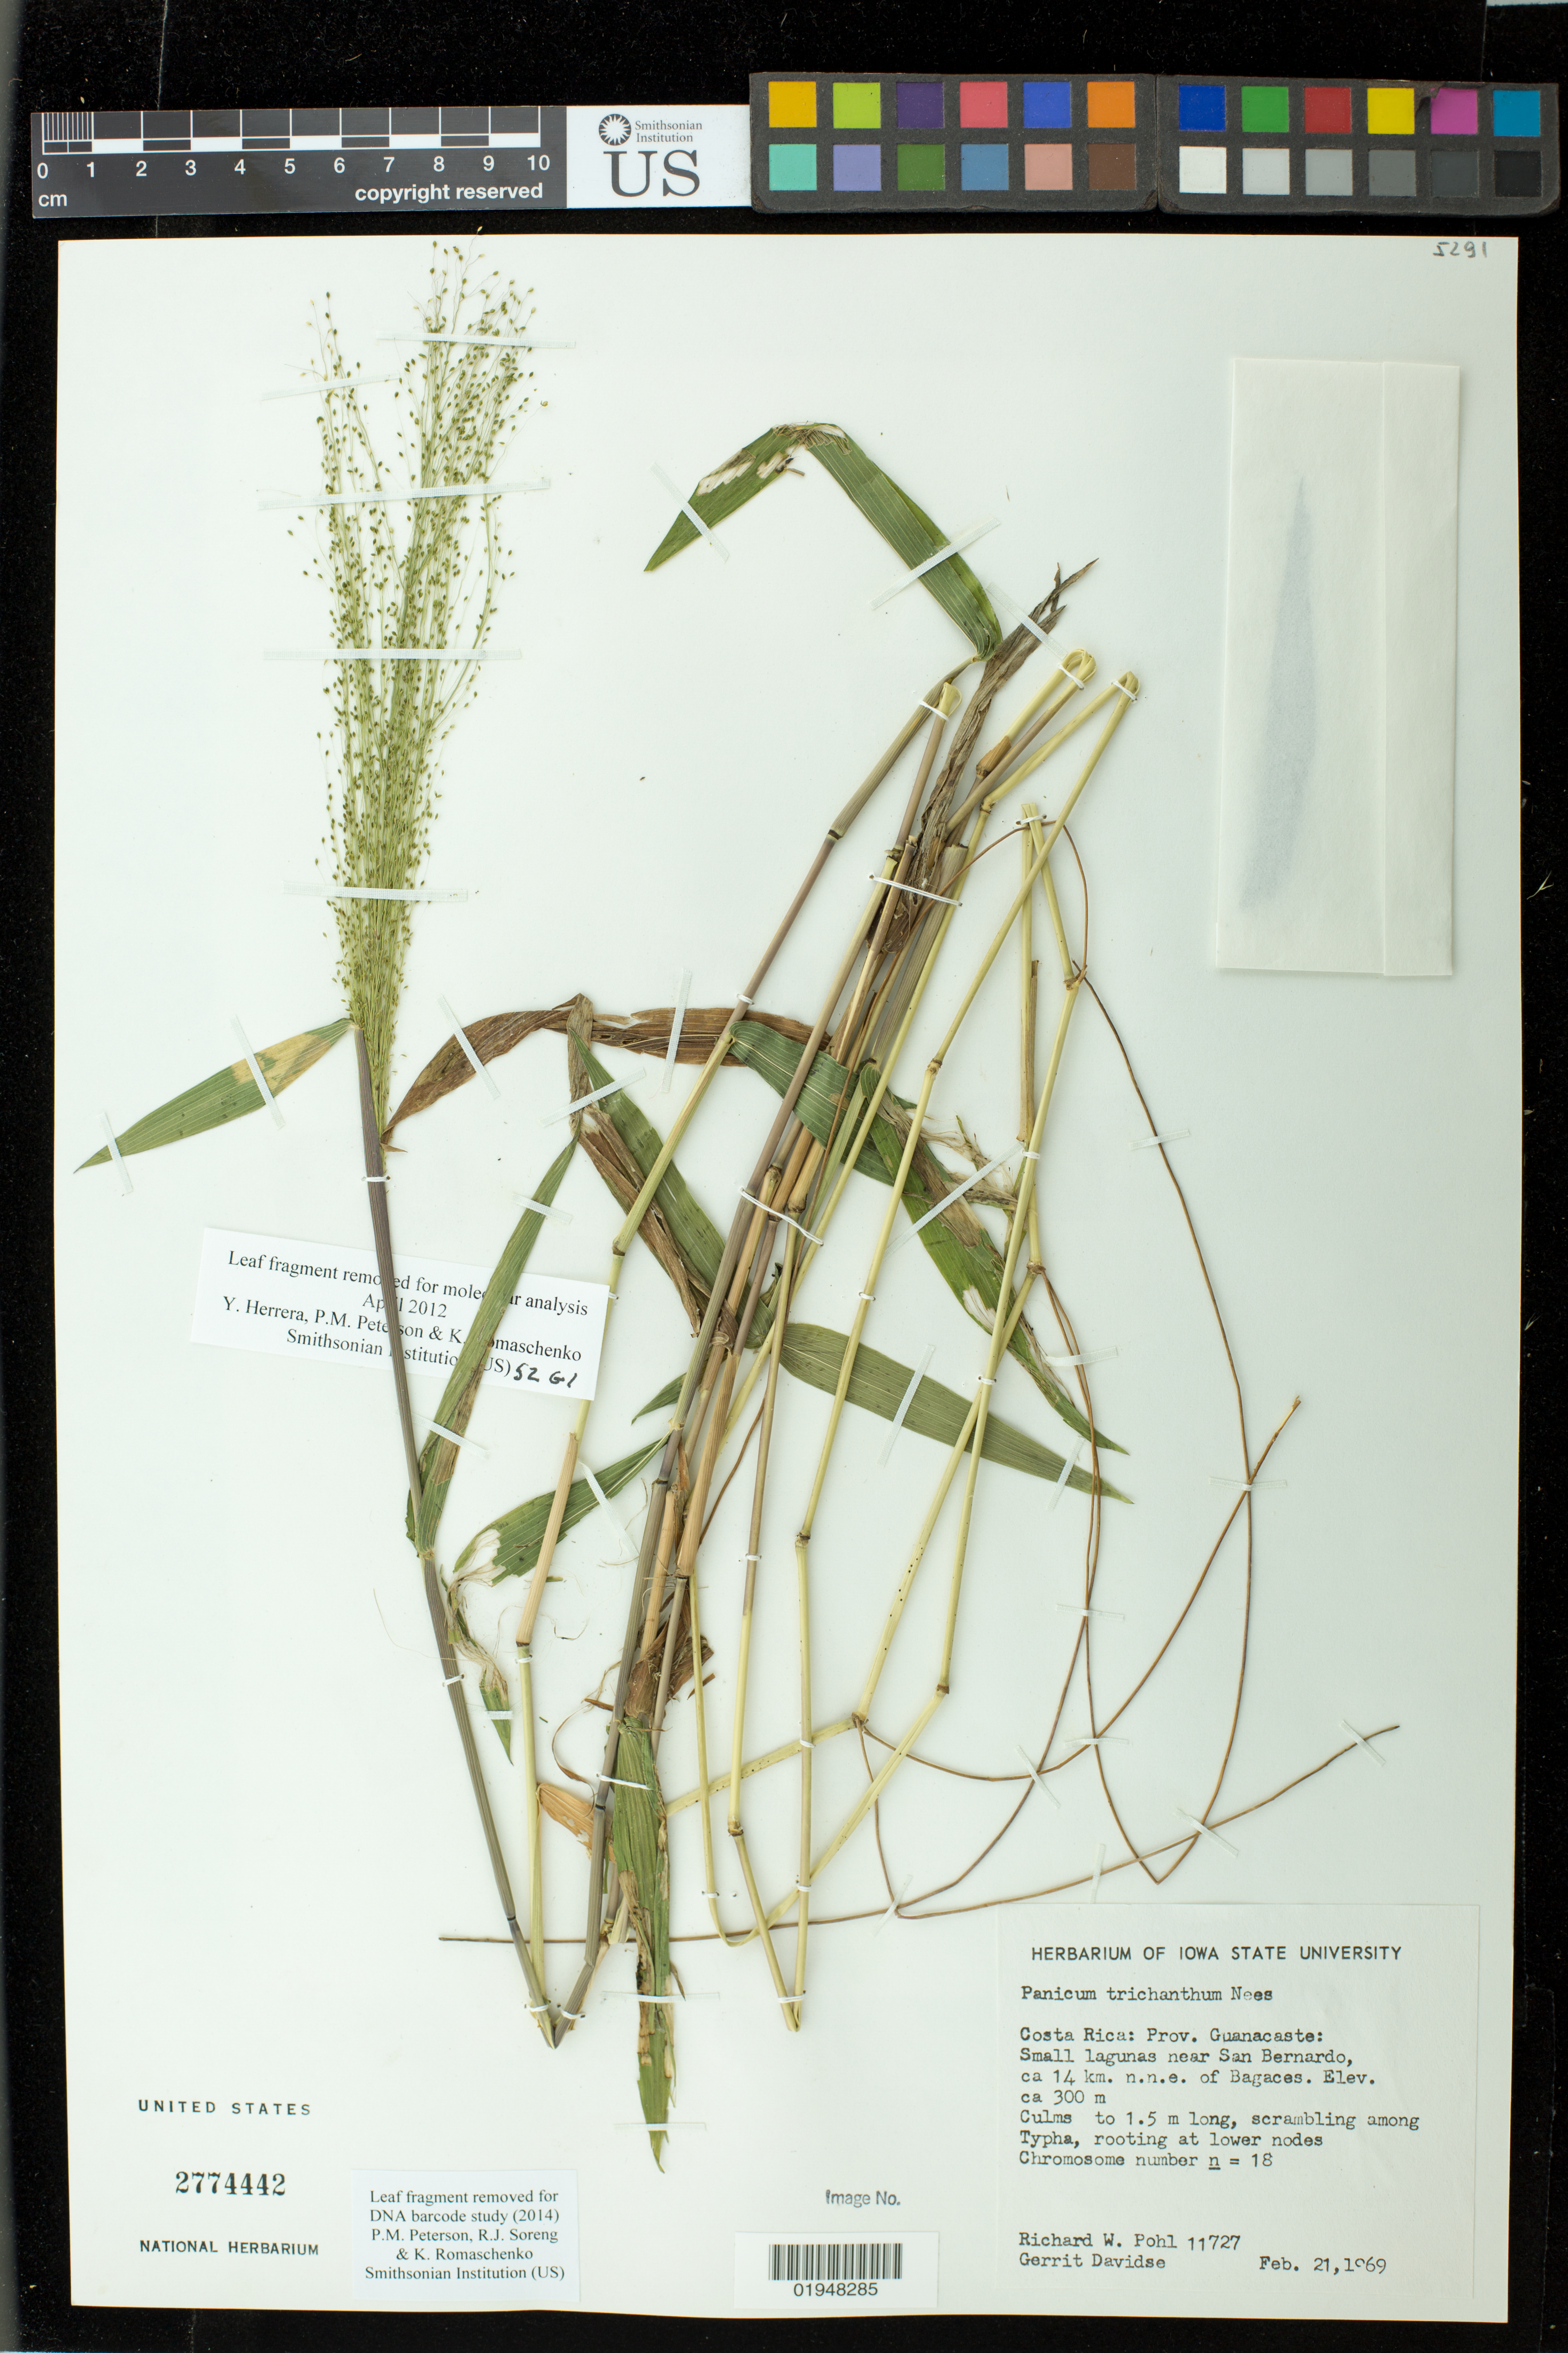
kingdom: Plantae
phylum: Tracheophyta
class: Liliopsida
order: Poales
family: Poaceae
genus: Panicum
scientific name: Panicum trichanthum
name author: Nees in Mart.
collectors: R. W. Pohl & G. Davidse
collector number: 11727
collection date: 1969-02-21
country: Costa Rica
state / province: Guanacaste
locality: Small lagunas near San Bernardo, ca 14 km n.n.e. of Bagaces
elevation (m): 300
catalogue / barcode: US 2774442